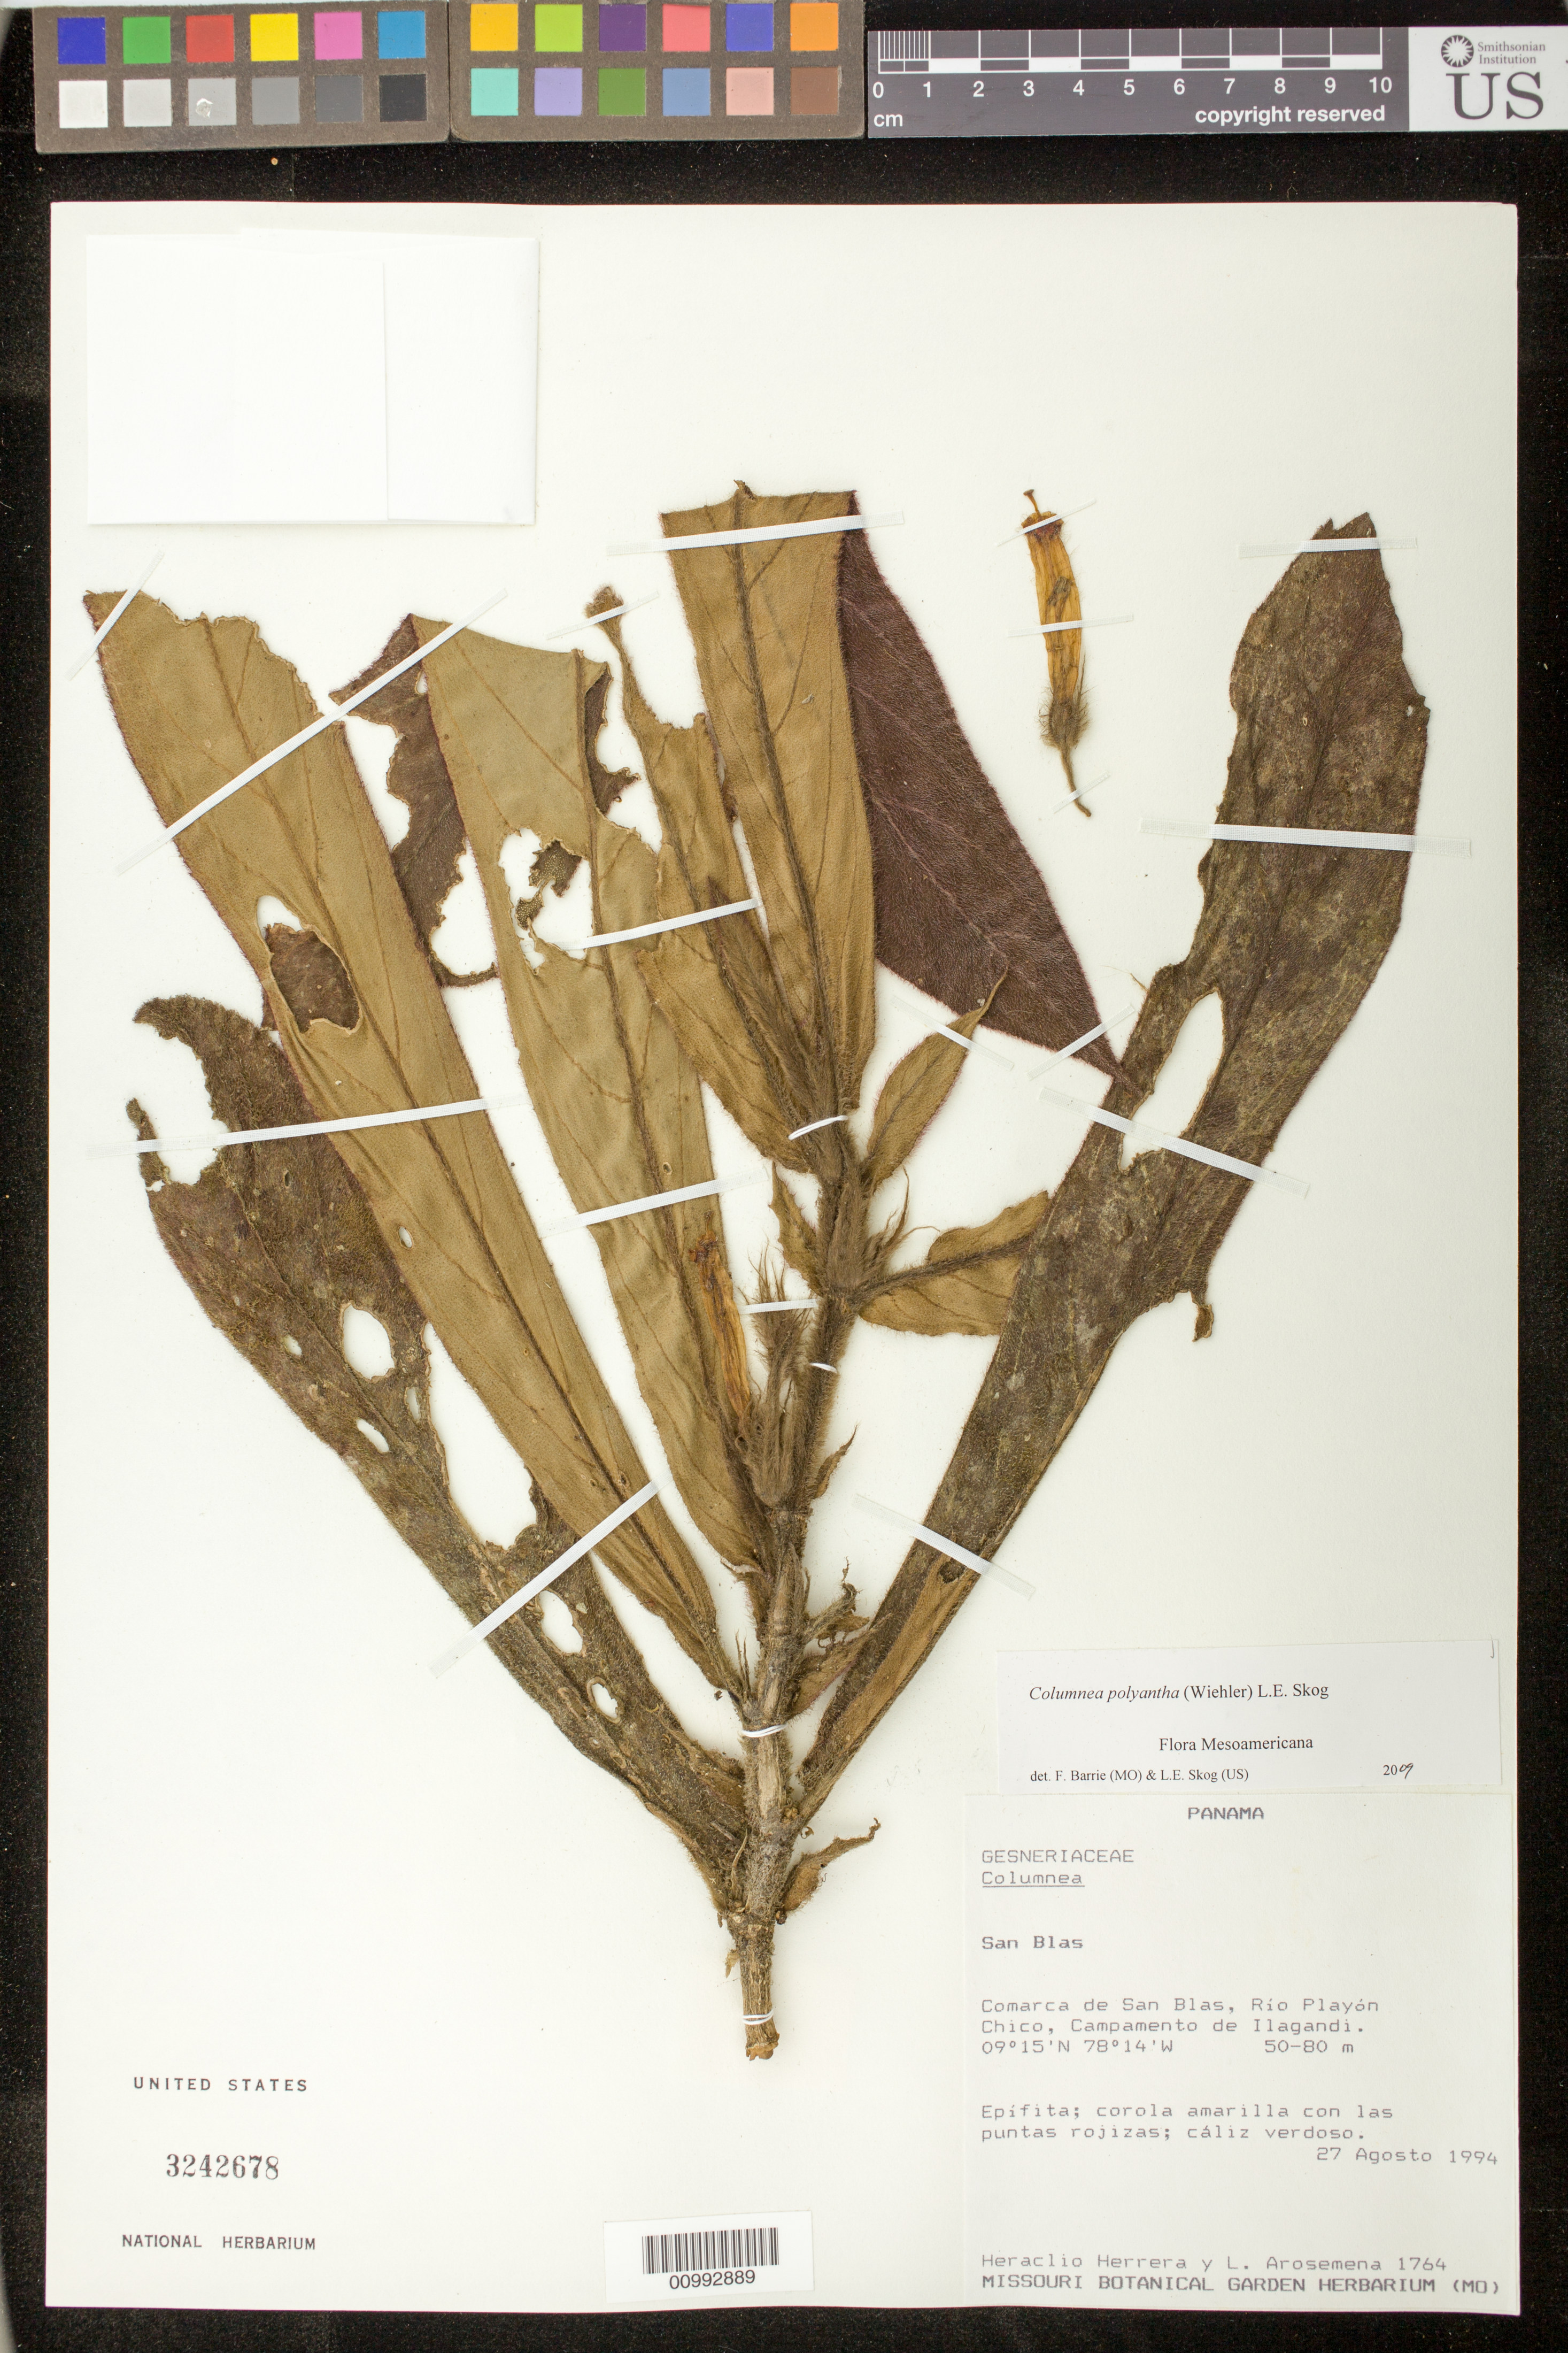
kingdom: Plantae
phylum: Tracheophyta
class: Magnoliopsida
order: Lamiales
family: Gesneriaceae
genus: Columnea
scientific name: Columnea polyantha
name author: (Wiehler) L.E. Skog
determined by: Barrie, F. R.; Skog, Laurence E.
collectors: H. Herrera & L. Arosemena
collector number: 1764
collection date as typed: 27 Aug 1994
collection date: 1994-08-27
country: Panama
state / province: Kuna Yala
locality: Comarca de San Blas, Río Playón Chico, Campamento de Ilagandi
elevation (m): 50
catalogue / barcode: US 3242678